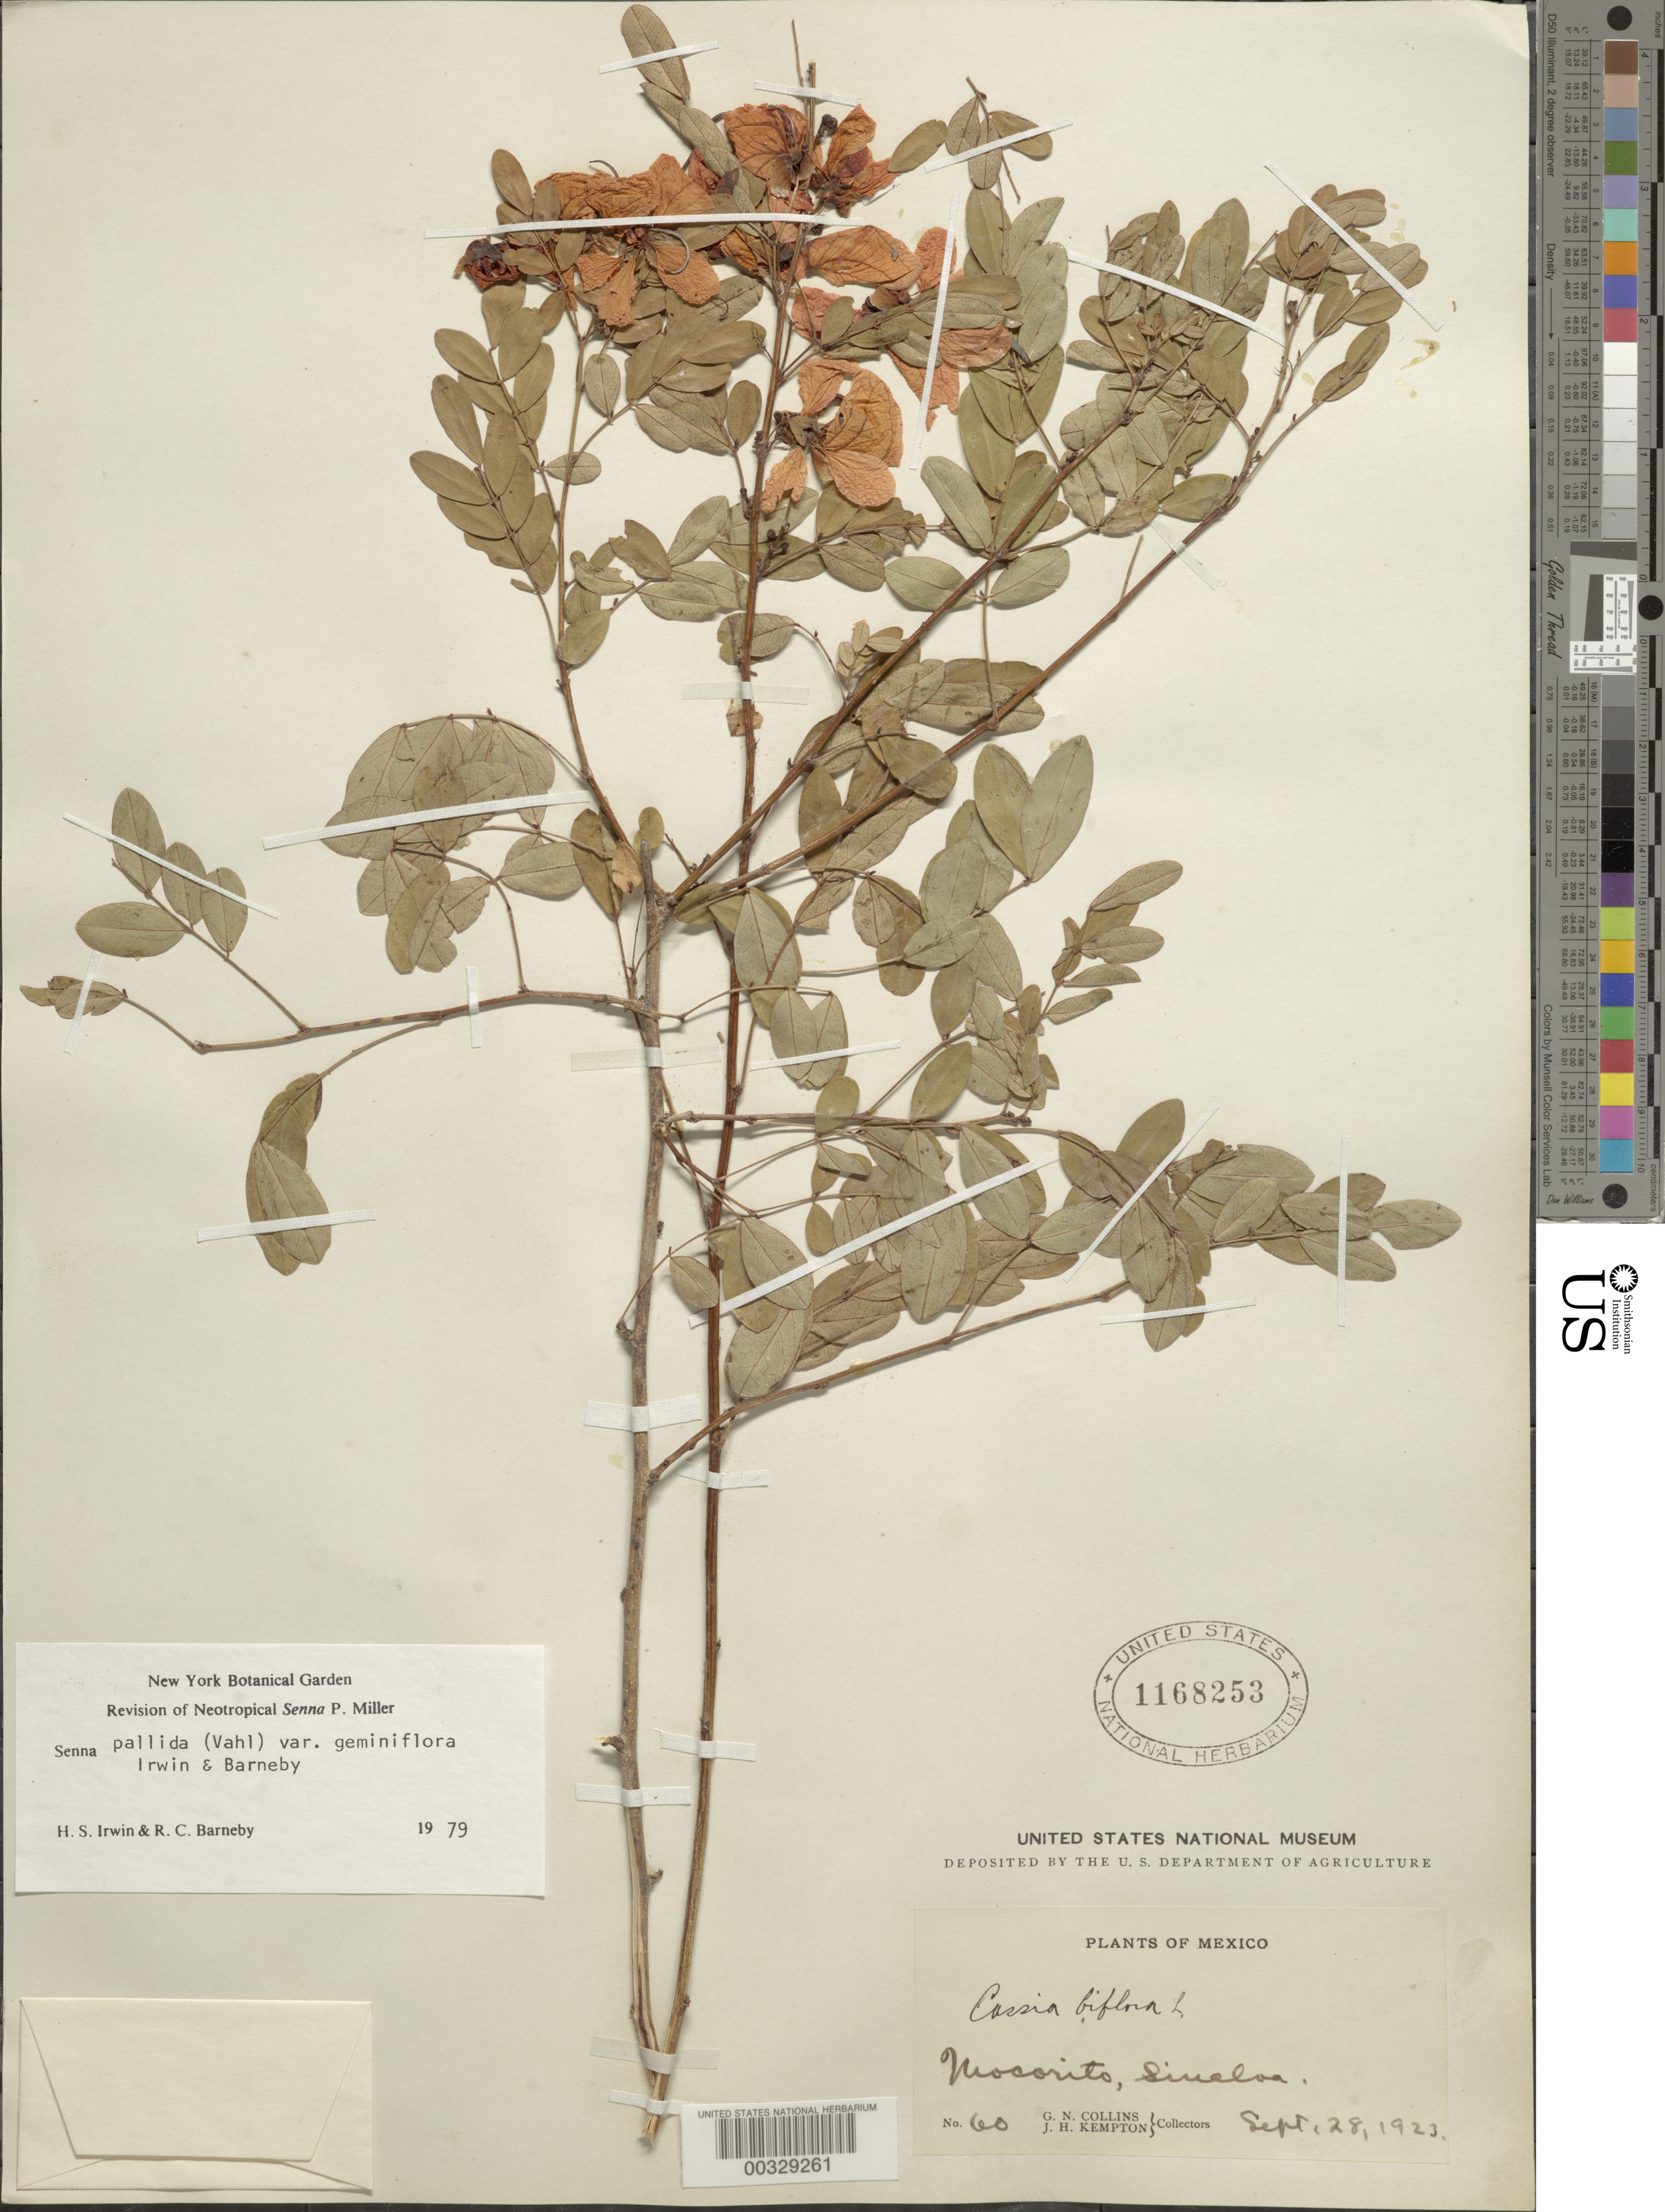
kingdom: Plantae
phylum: Tracheophyta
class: Magnoliopsida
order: Fabales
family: Fabaceae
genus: Senna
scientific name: Senna pallida var. geminiflora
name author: H.S. Irwin & Barneby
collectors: G. Collins & J. H. Kempton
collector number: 60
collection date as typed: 28 Sep 1923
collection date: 1923-09-28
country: Mexico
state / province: Sinaloa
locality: Mocorito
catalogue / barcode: US 1168253